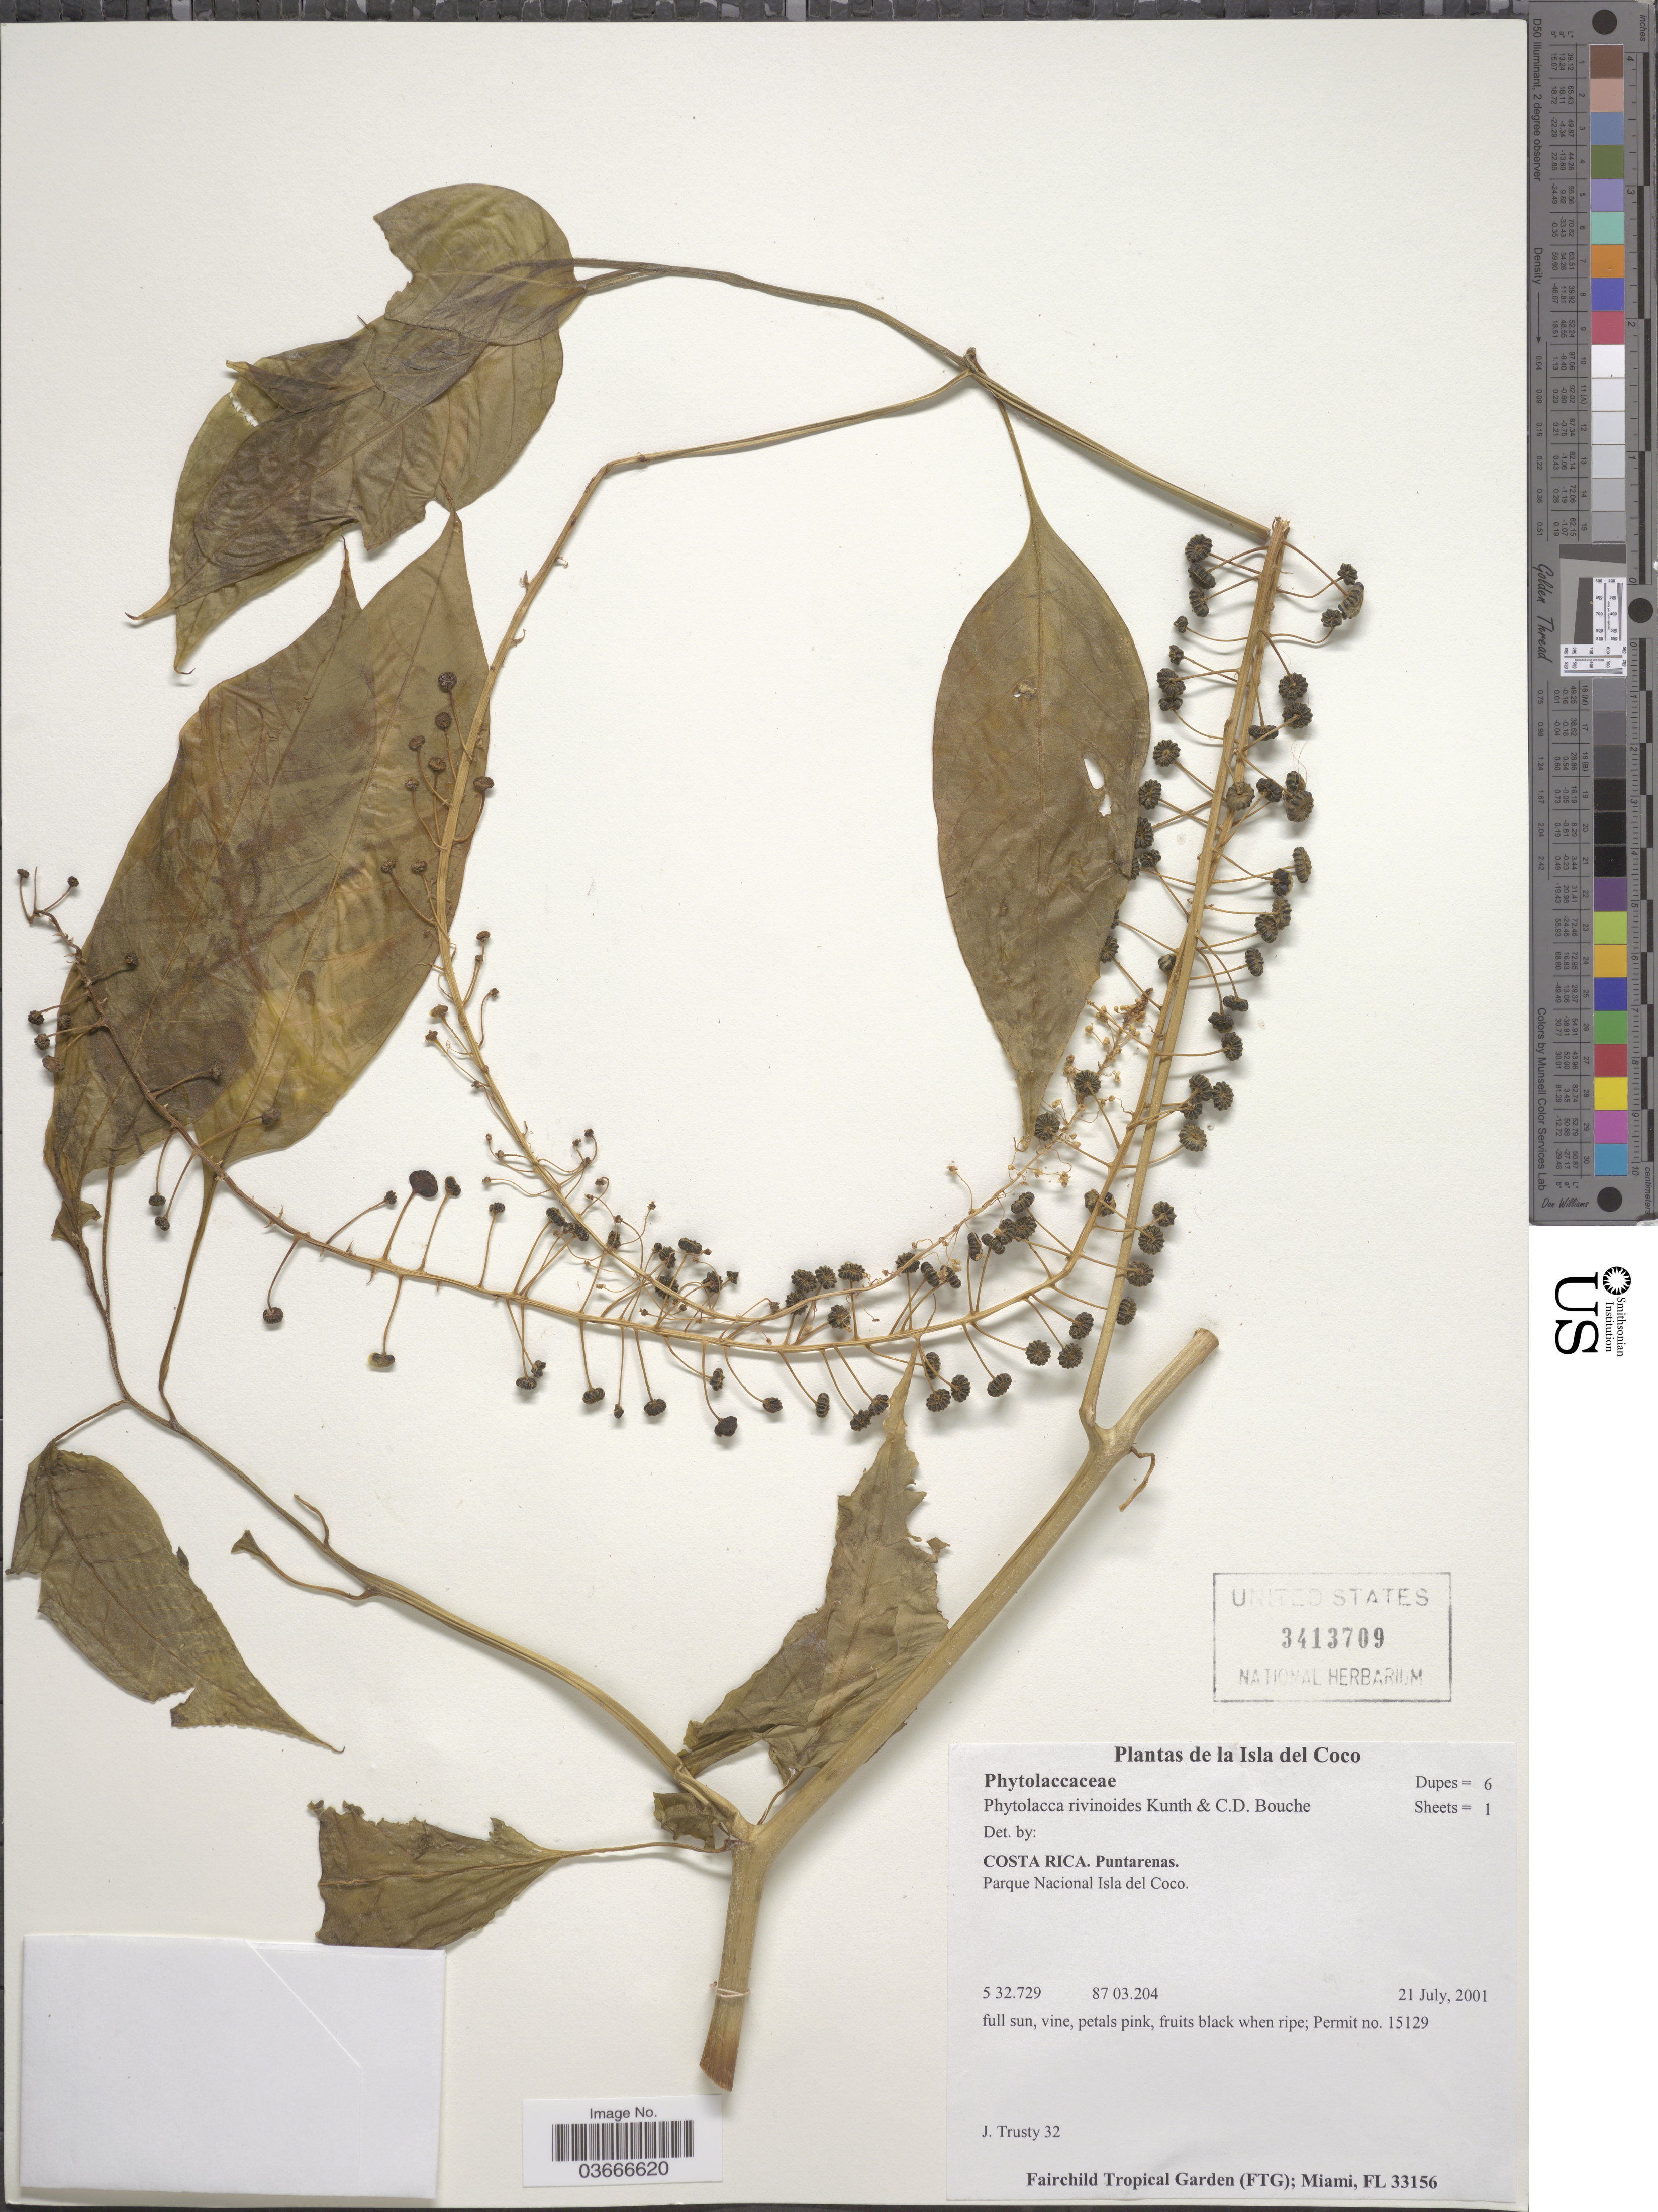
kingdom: Plantae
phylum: Tracheophyta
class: Magnoliopsida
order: Caryophyllales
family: Phytolaccaceae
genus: Phytolacca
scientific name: Phytolacca rivinoides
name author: Kunth & C.D. Bouché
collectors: J. Trusty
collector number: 32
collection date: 2001-07-21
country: Costa Rica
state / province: Puntarenas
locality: La Isla del Choco. Parque Nacional Isla del Coco.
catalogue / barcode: US 3413709